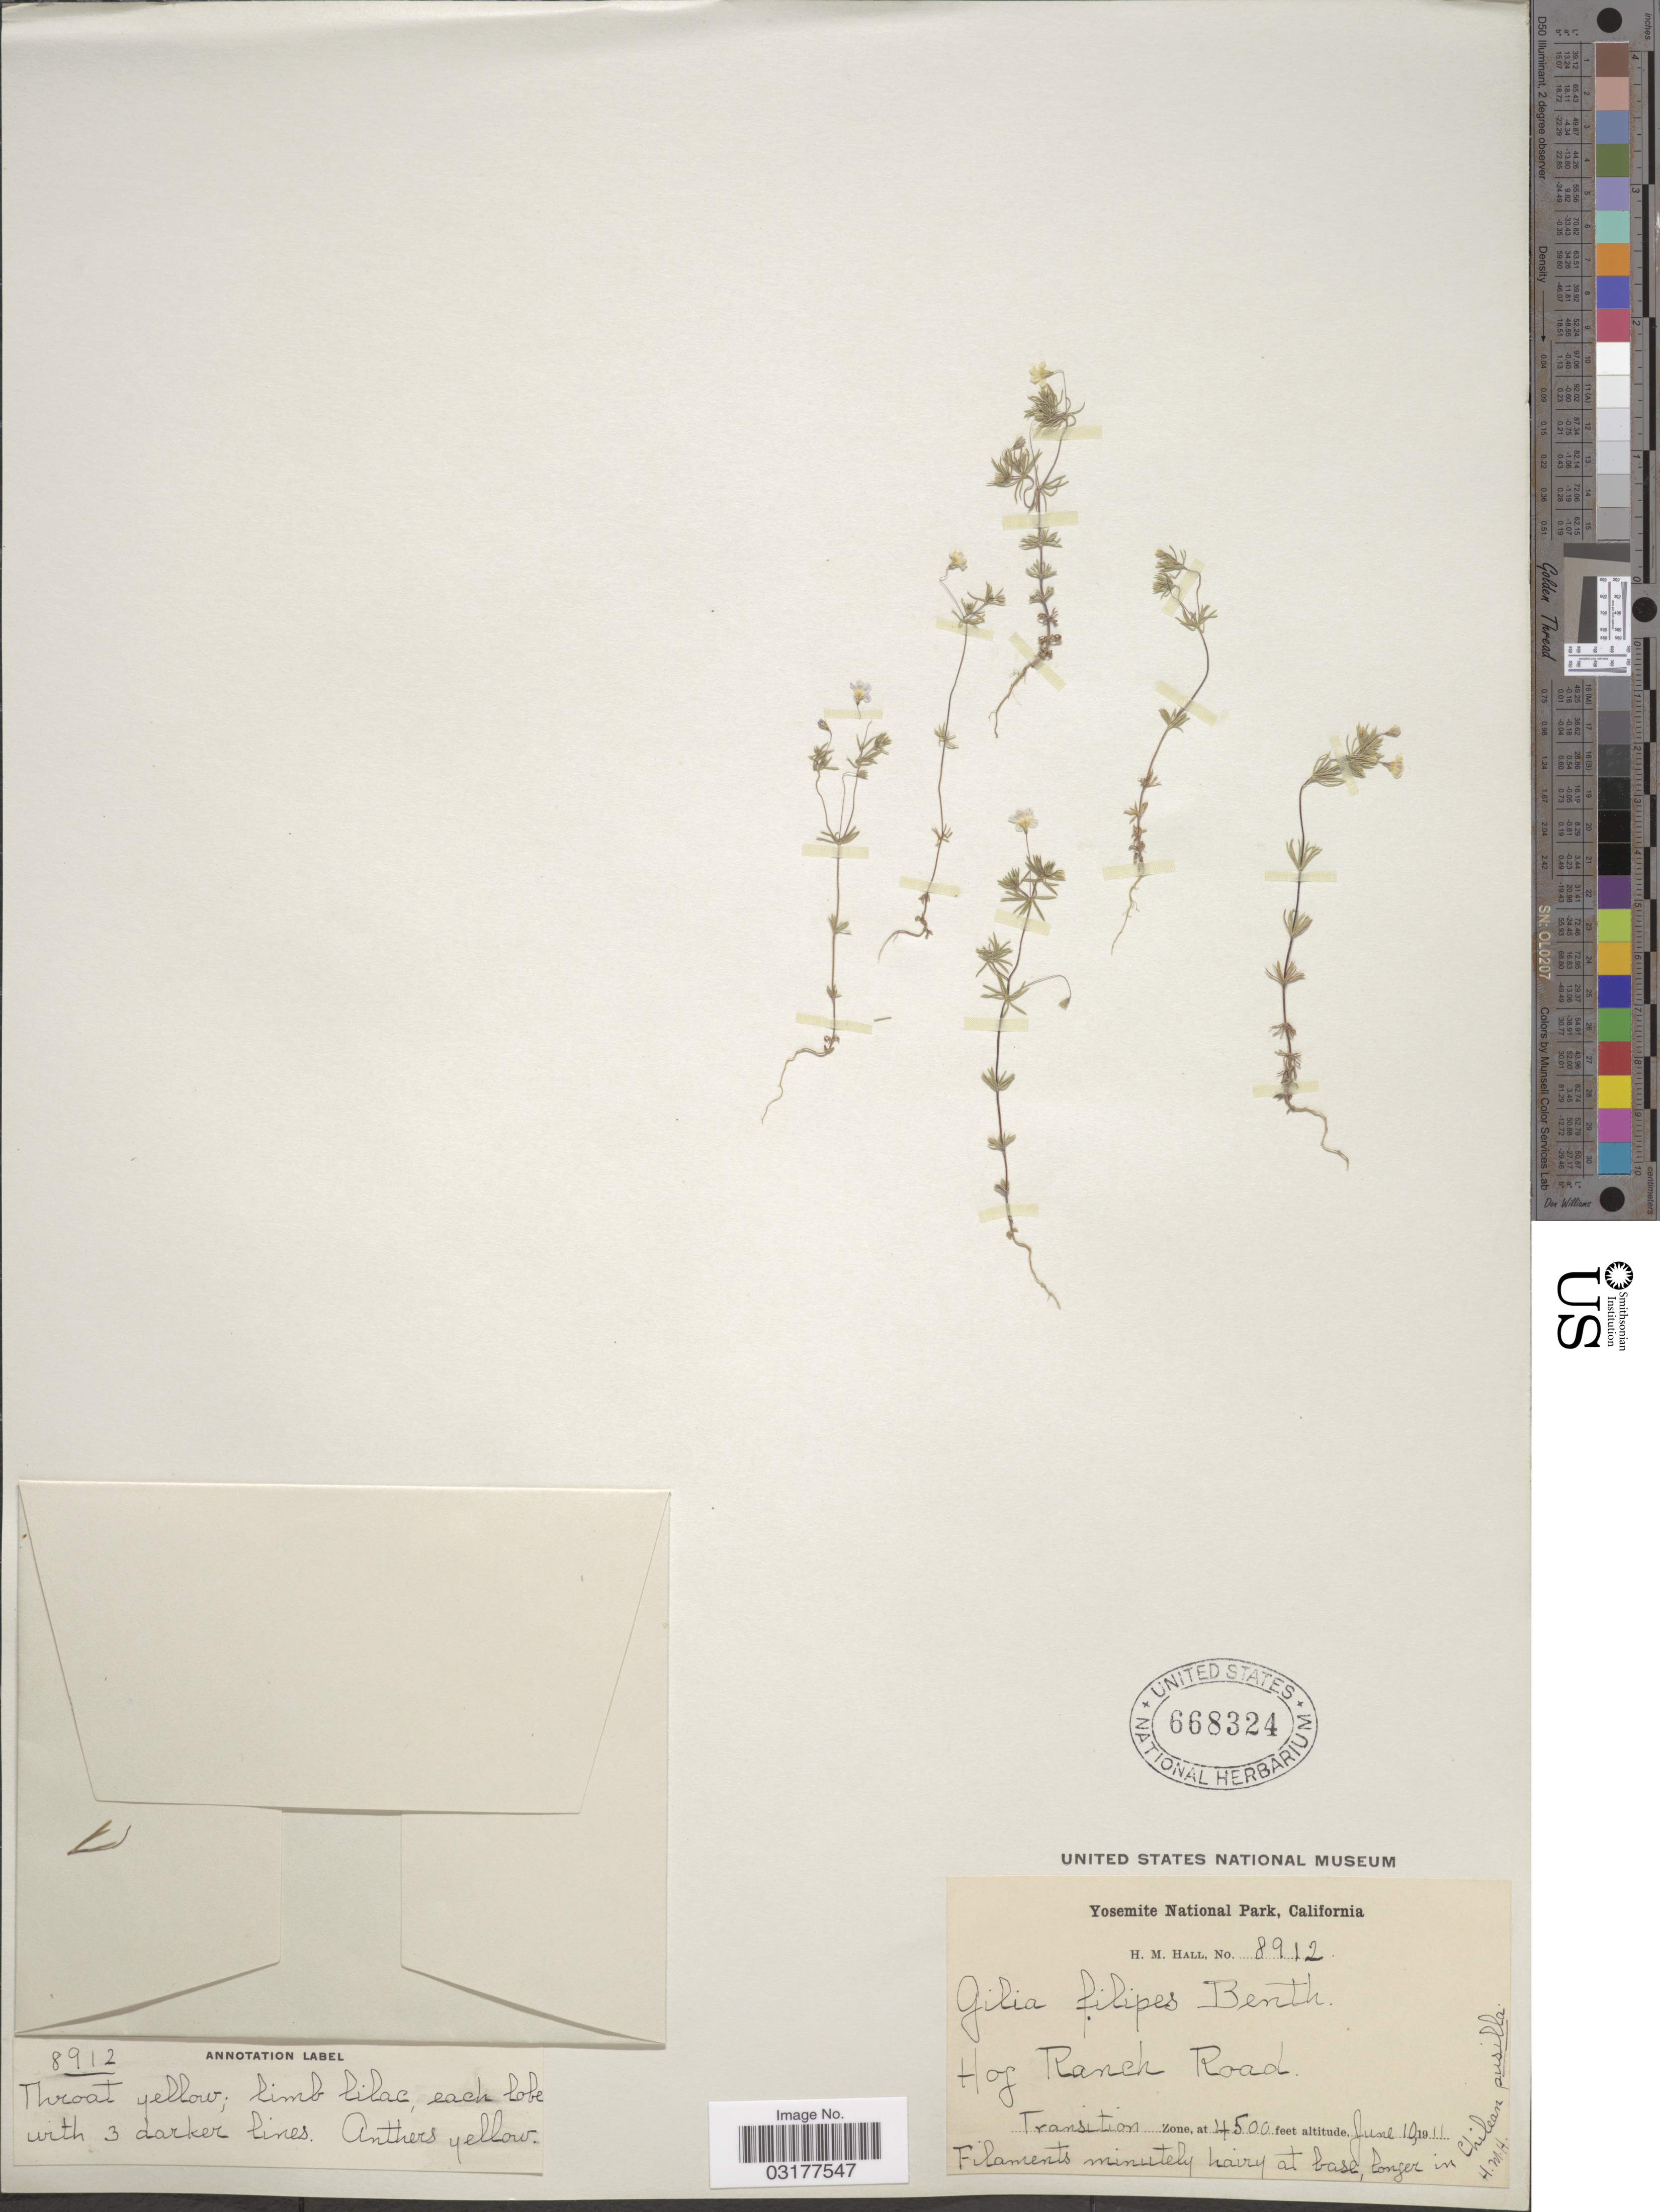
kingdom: Plantae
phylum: Tracheophyta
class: Magnoliopsida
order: Ericales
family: Polemoniaceae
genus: Leptosiphon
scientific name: Leptosiphon filipes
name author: (Benth.) J.M. Porter & L.A. Johnson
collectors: H. M. Hall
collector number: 8912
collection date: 1911-06-10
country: United States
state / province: California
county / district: Mariposa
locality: Yosemite National Park. Hog Ranch Road. Transition Zone.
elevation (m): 1372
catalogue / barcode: US 668324